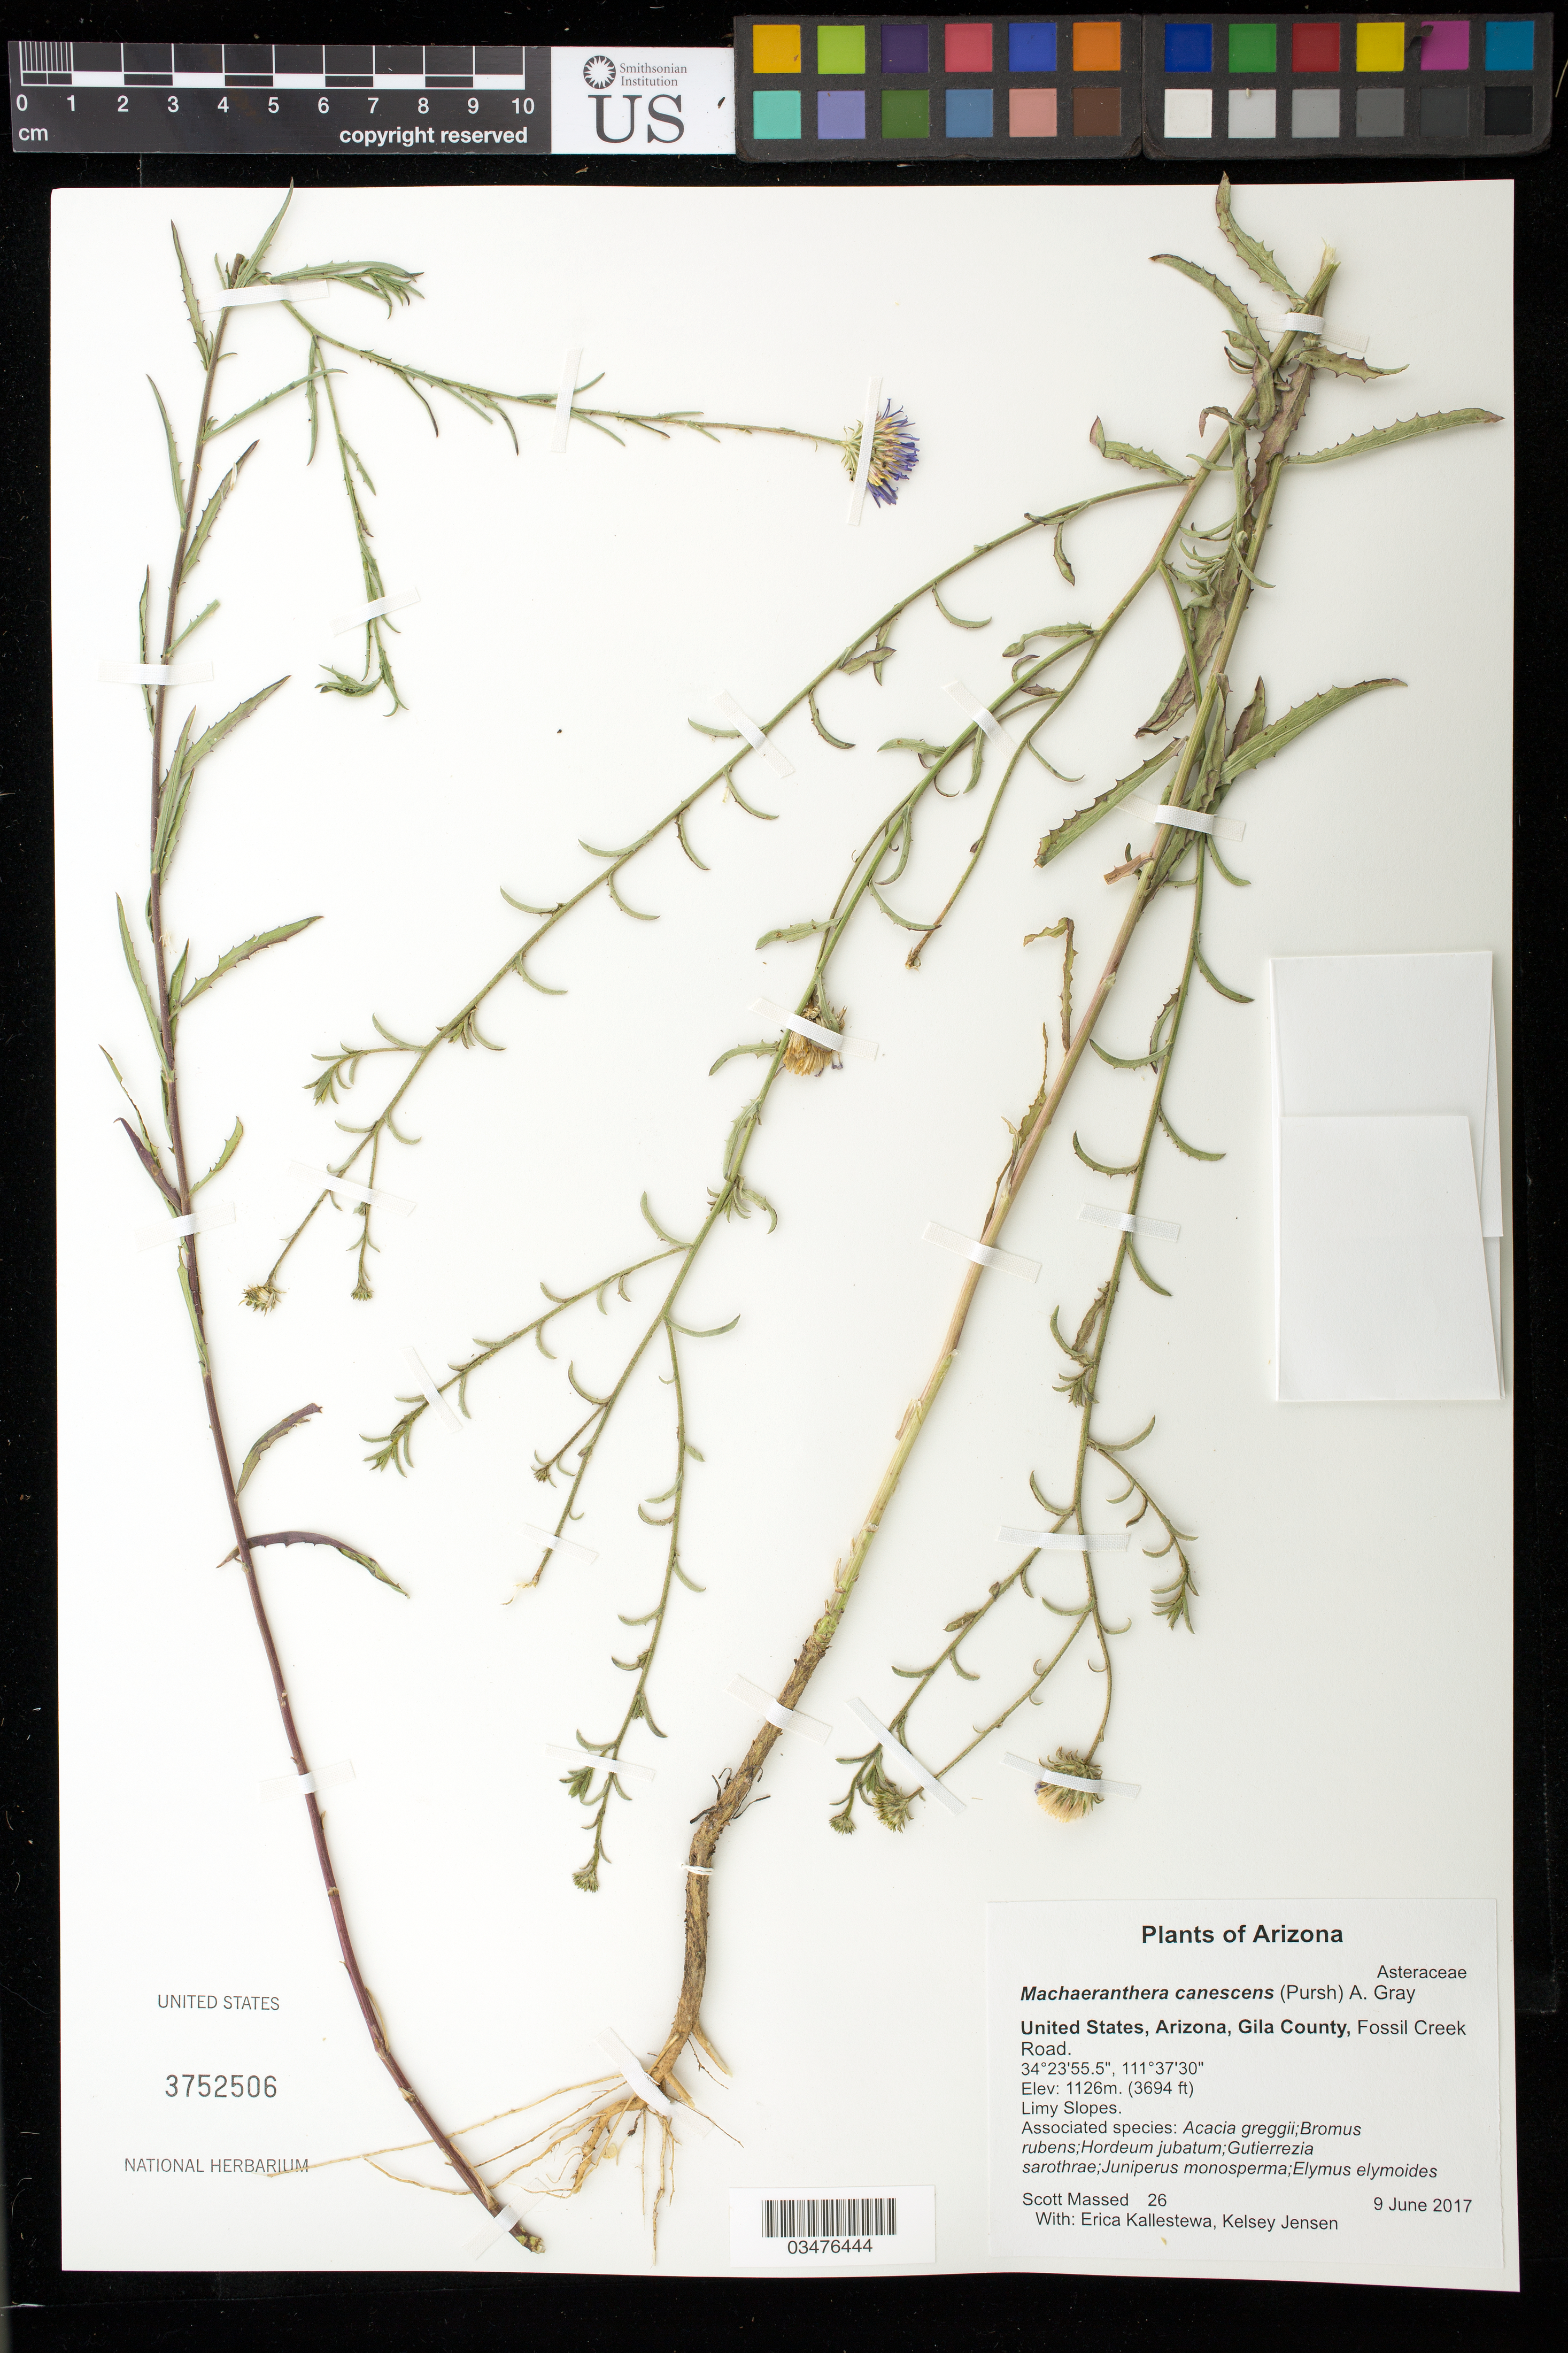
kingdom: Plantae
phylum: Tracheophyta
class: Magnoliopsida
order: Asterales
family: Asteraceae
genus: Machaeranthera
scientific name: Machaeranthera canescens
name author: (Pursh) A. Gray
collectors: S. Massed, E. Kallestewa & K. Jensen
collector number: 26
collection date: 2017-06-09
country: United States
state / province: Arizona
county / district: Gila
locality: Fossil Creek Road.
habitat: Limy Slopes. With Acacia greggii, Bromus rubens, ect.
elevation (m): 1126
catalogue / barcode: US 3752506